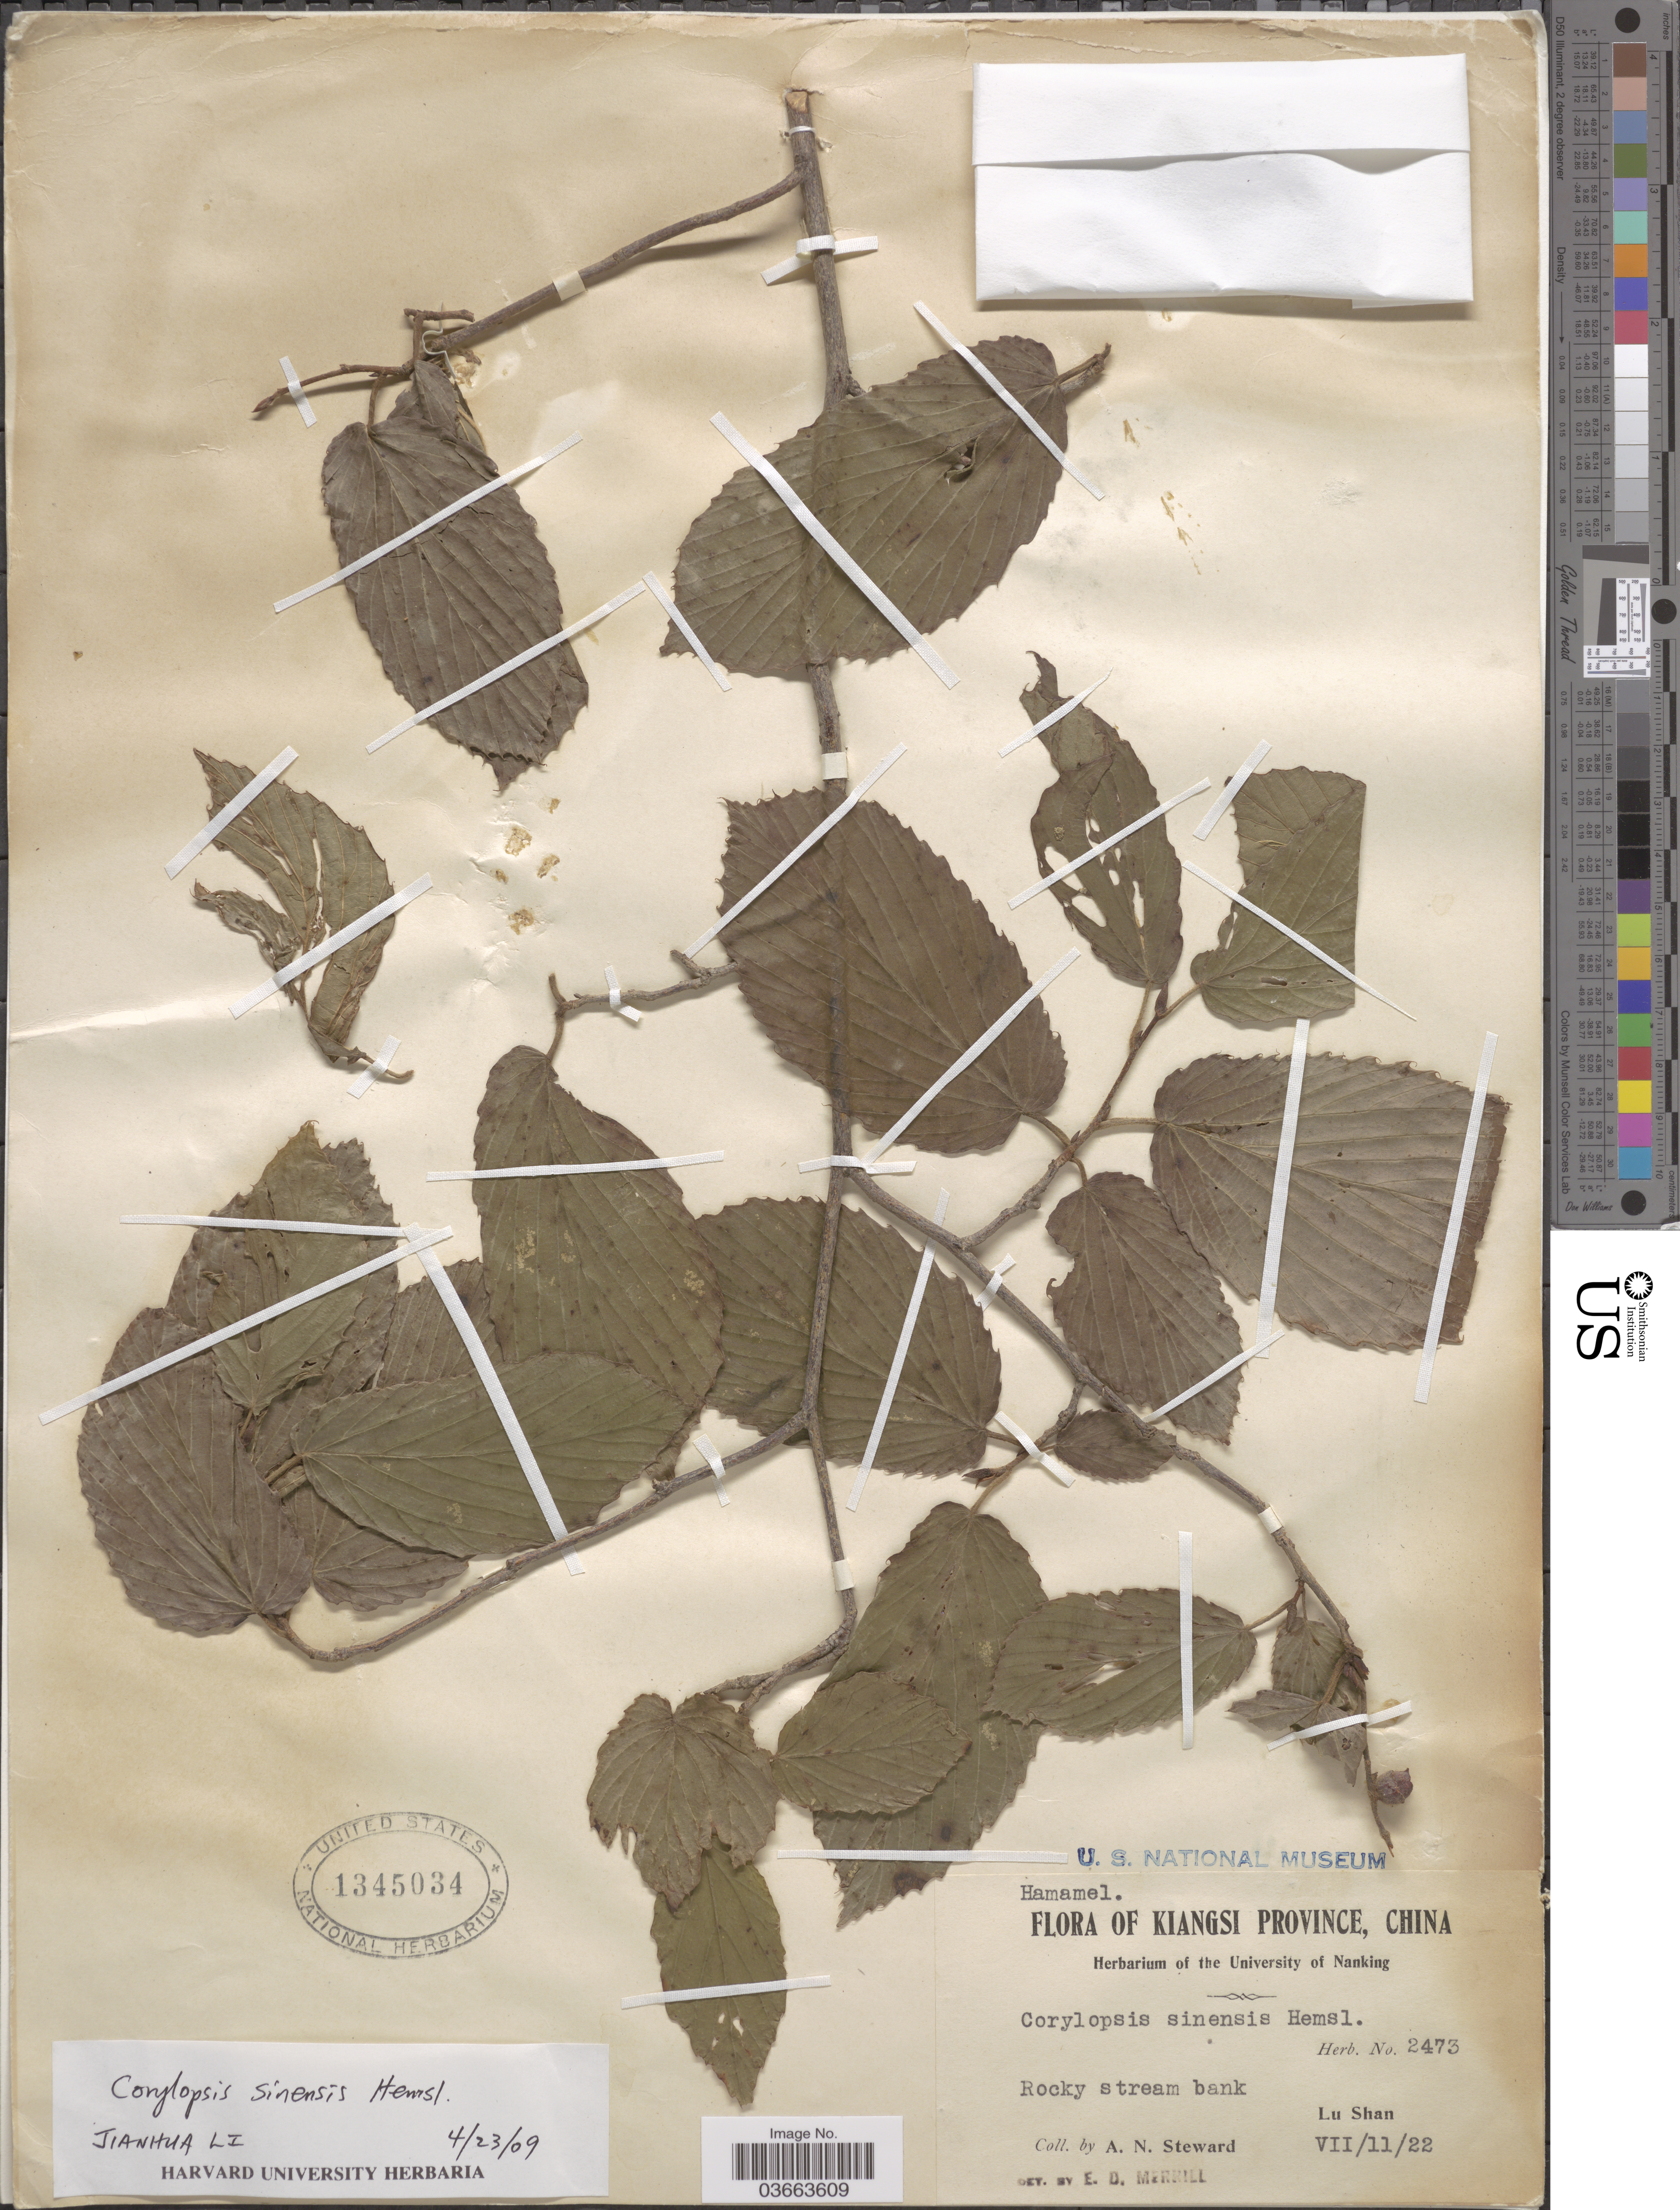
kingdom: Plantae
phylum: Tracheophyta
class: Magnoliopsida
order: Saxifragales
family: Hamamelidaceae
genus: Corylopsis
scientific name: Corylopsis sinensis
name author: Hemsl.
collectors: A. N. Steward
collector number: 2473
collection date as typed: Transcribed d/m/y: 11/7/22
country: China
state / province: Jiangxi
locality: Kiangsi Province. Lu Shan.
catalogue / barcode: US 1345034